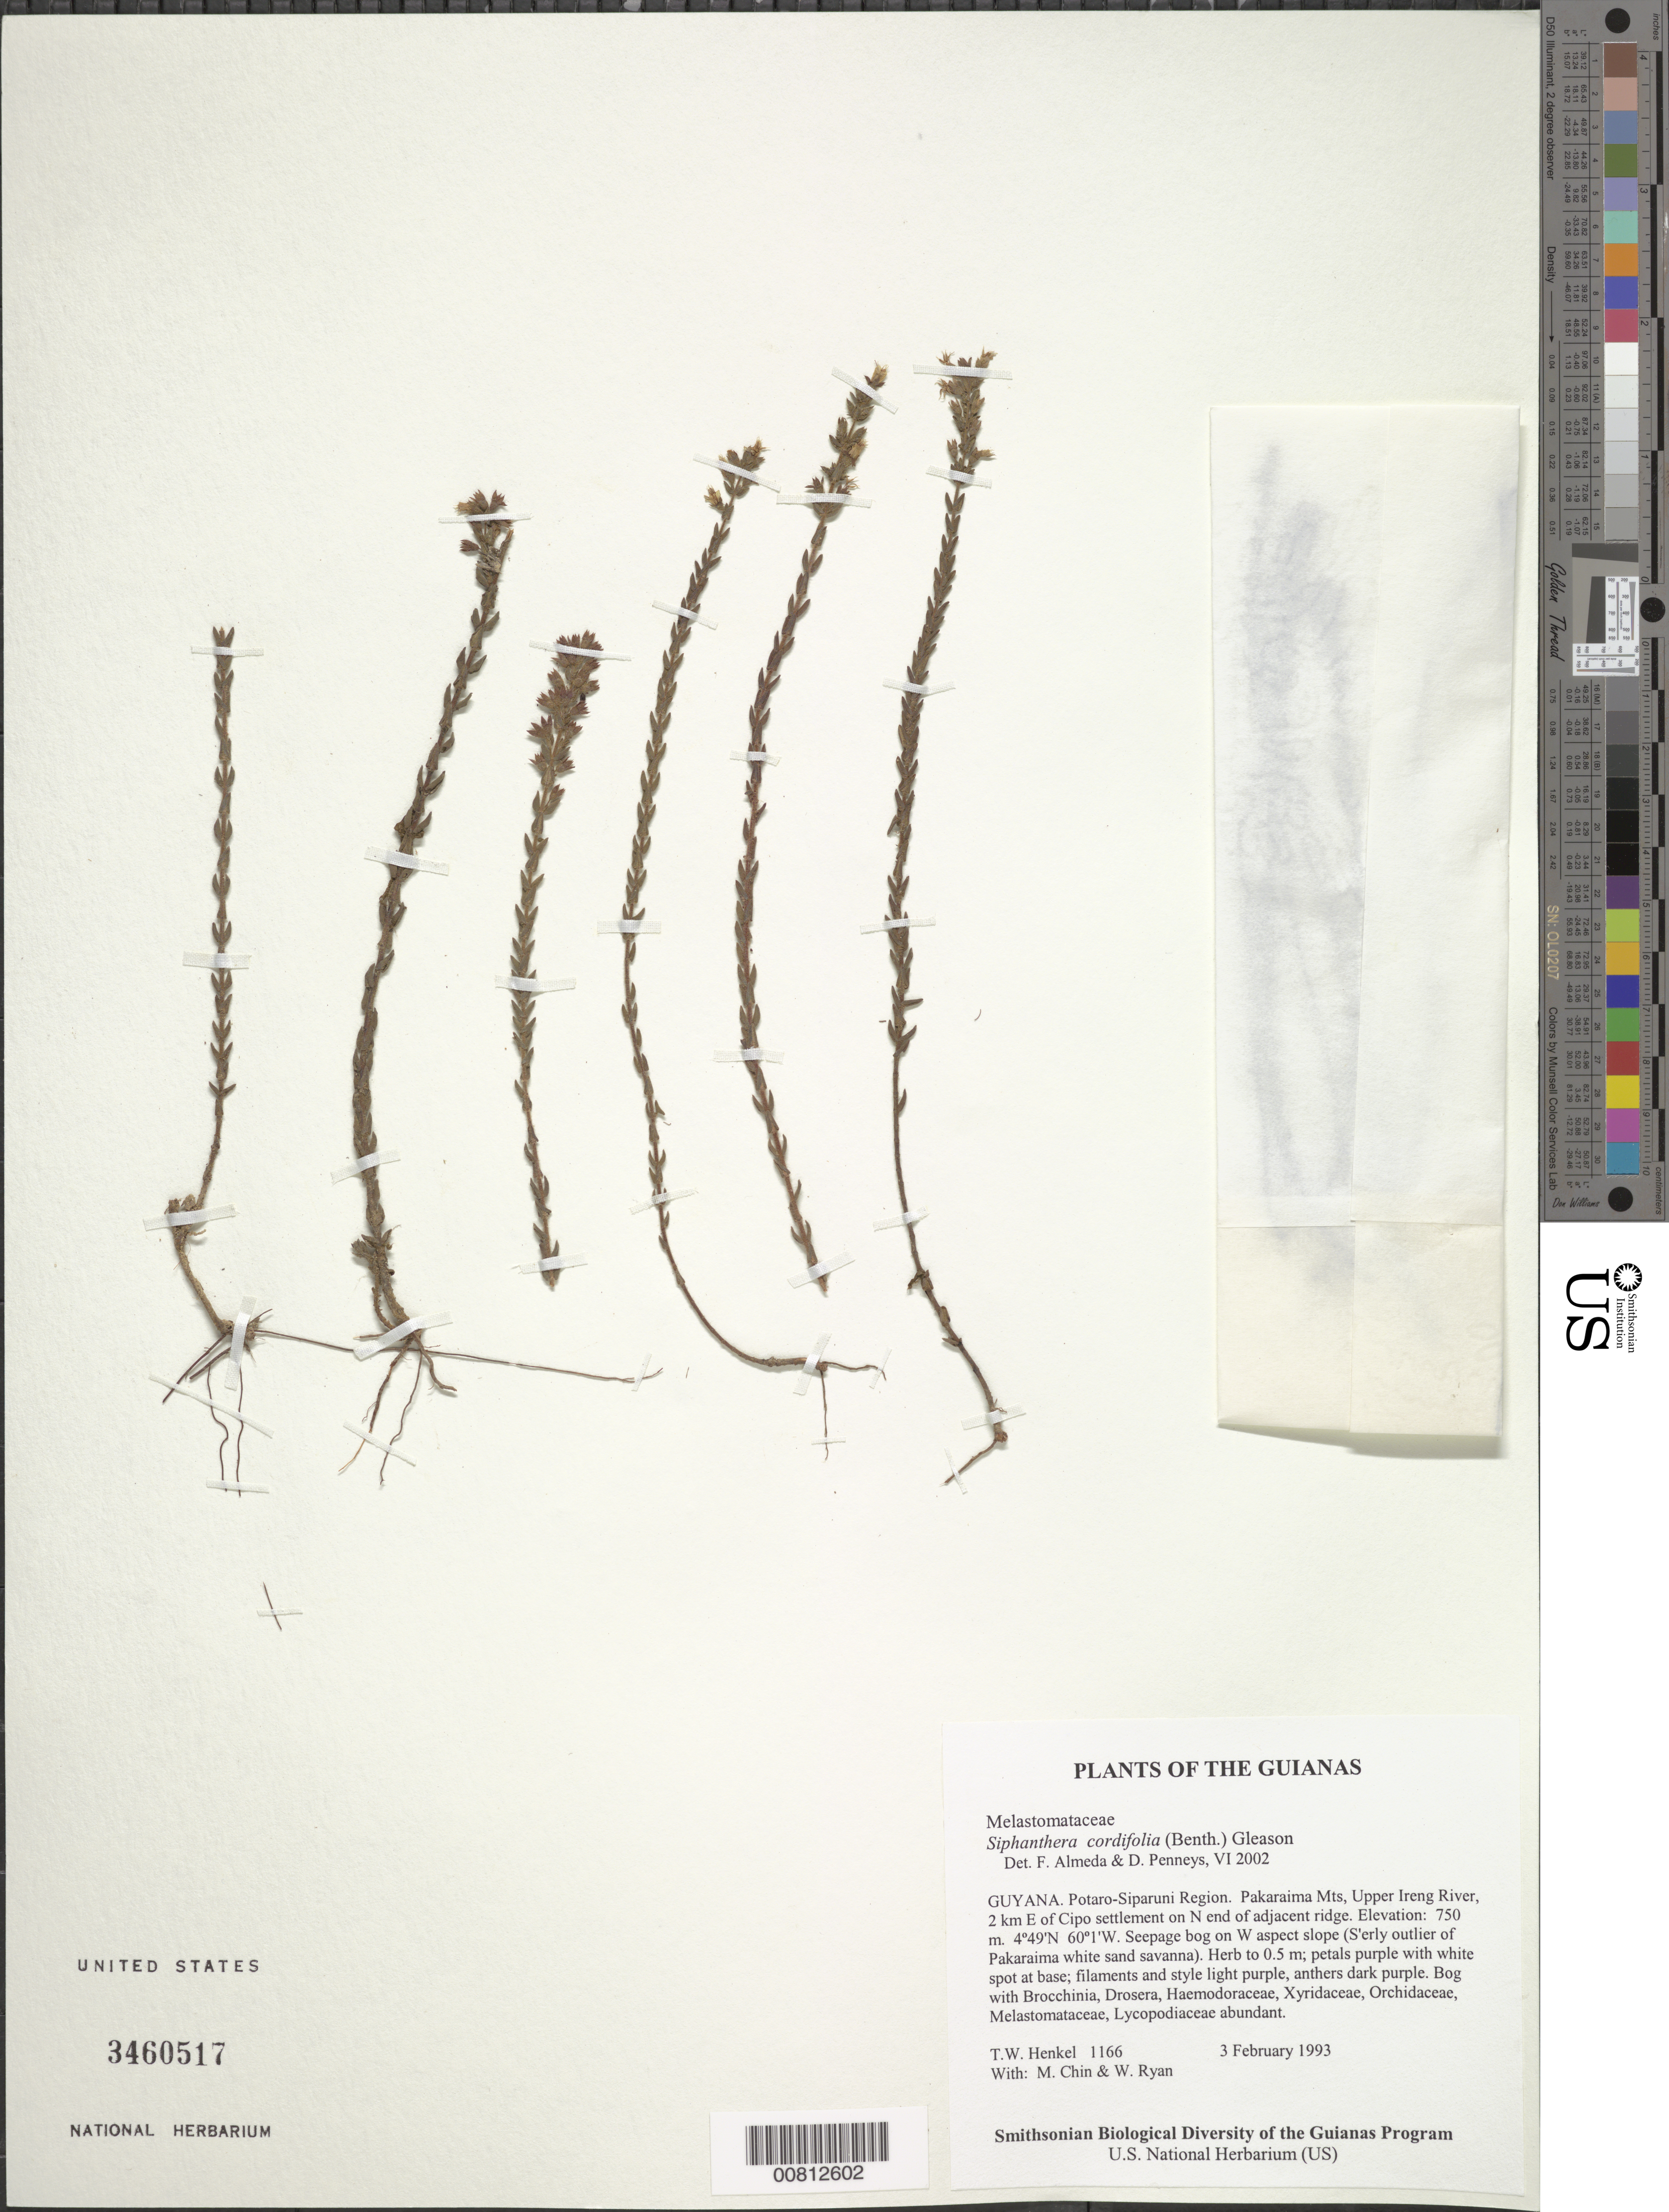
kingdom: Plantae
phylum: Tracheophyta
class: Magnoliopsida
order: Myrtales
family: Melastomataceae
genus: Siphanthera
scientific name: Siphanthera cordifolia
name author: (Benth.) Gleason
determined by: Almeda, F.; Penneys, D. S.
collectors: T. Henkel, M. Chin & W. Ryan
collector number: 1166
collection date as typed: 3 February 1993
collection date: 1993-02-03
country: Guyana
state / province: Potaro-Siparuni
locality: Pakaraima Mts, Upper Ireng River, 2 km E of Cipo settlement on N end of adjacent ridge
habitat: Seepage bog on W aspect slope (S'erly outlier of Pakaraima white sand savanna)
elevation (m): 750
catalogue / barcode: US 3460517